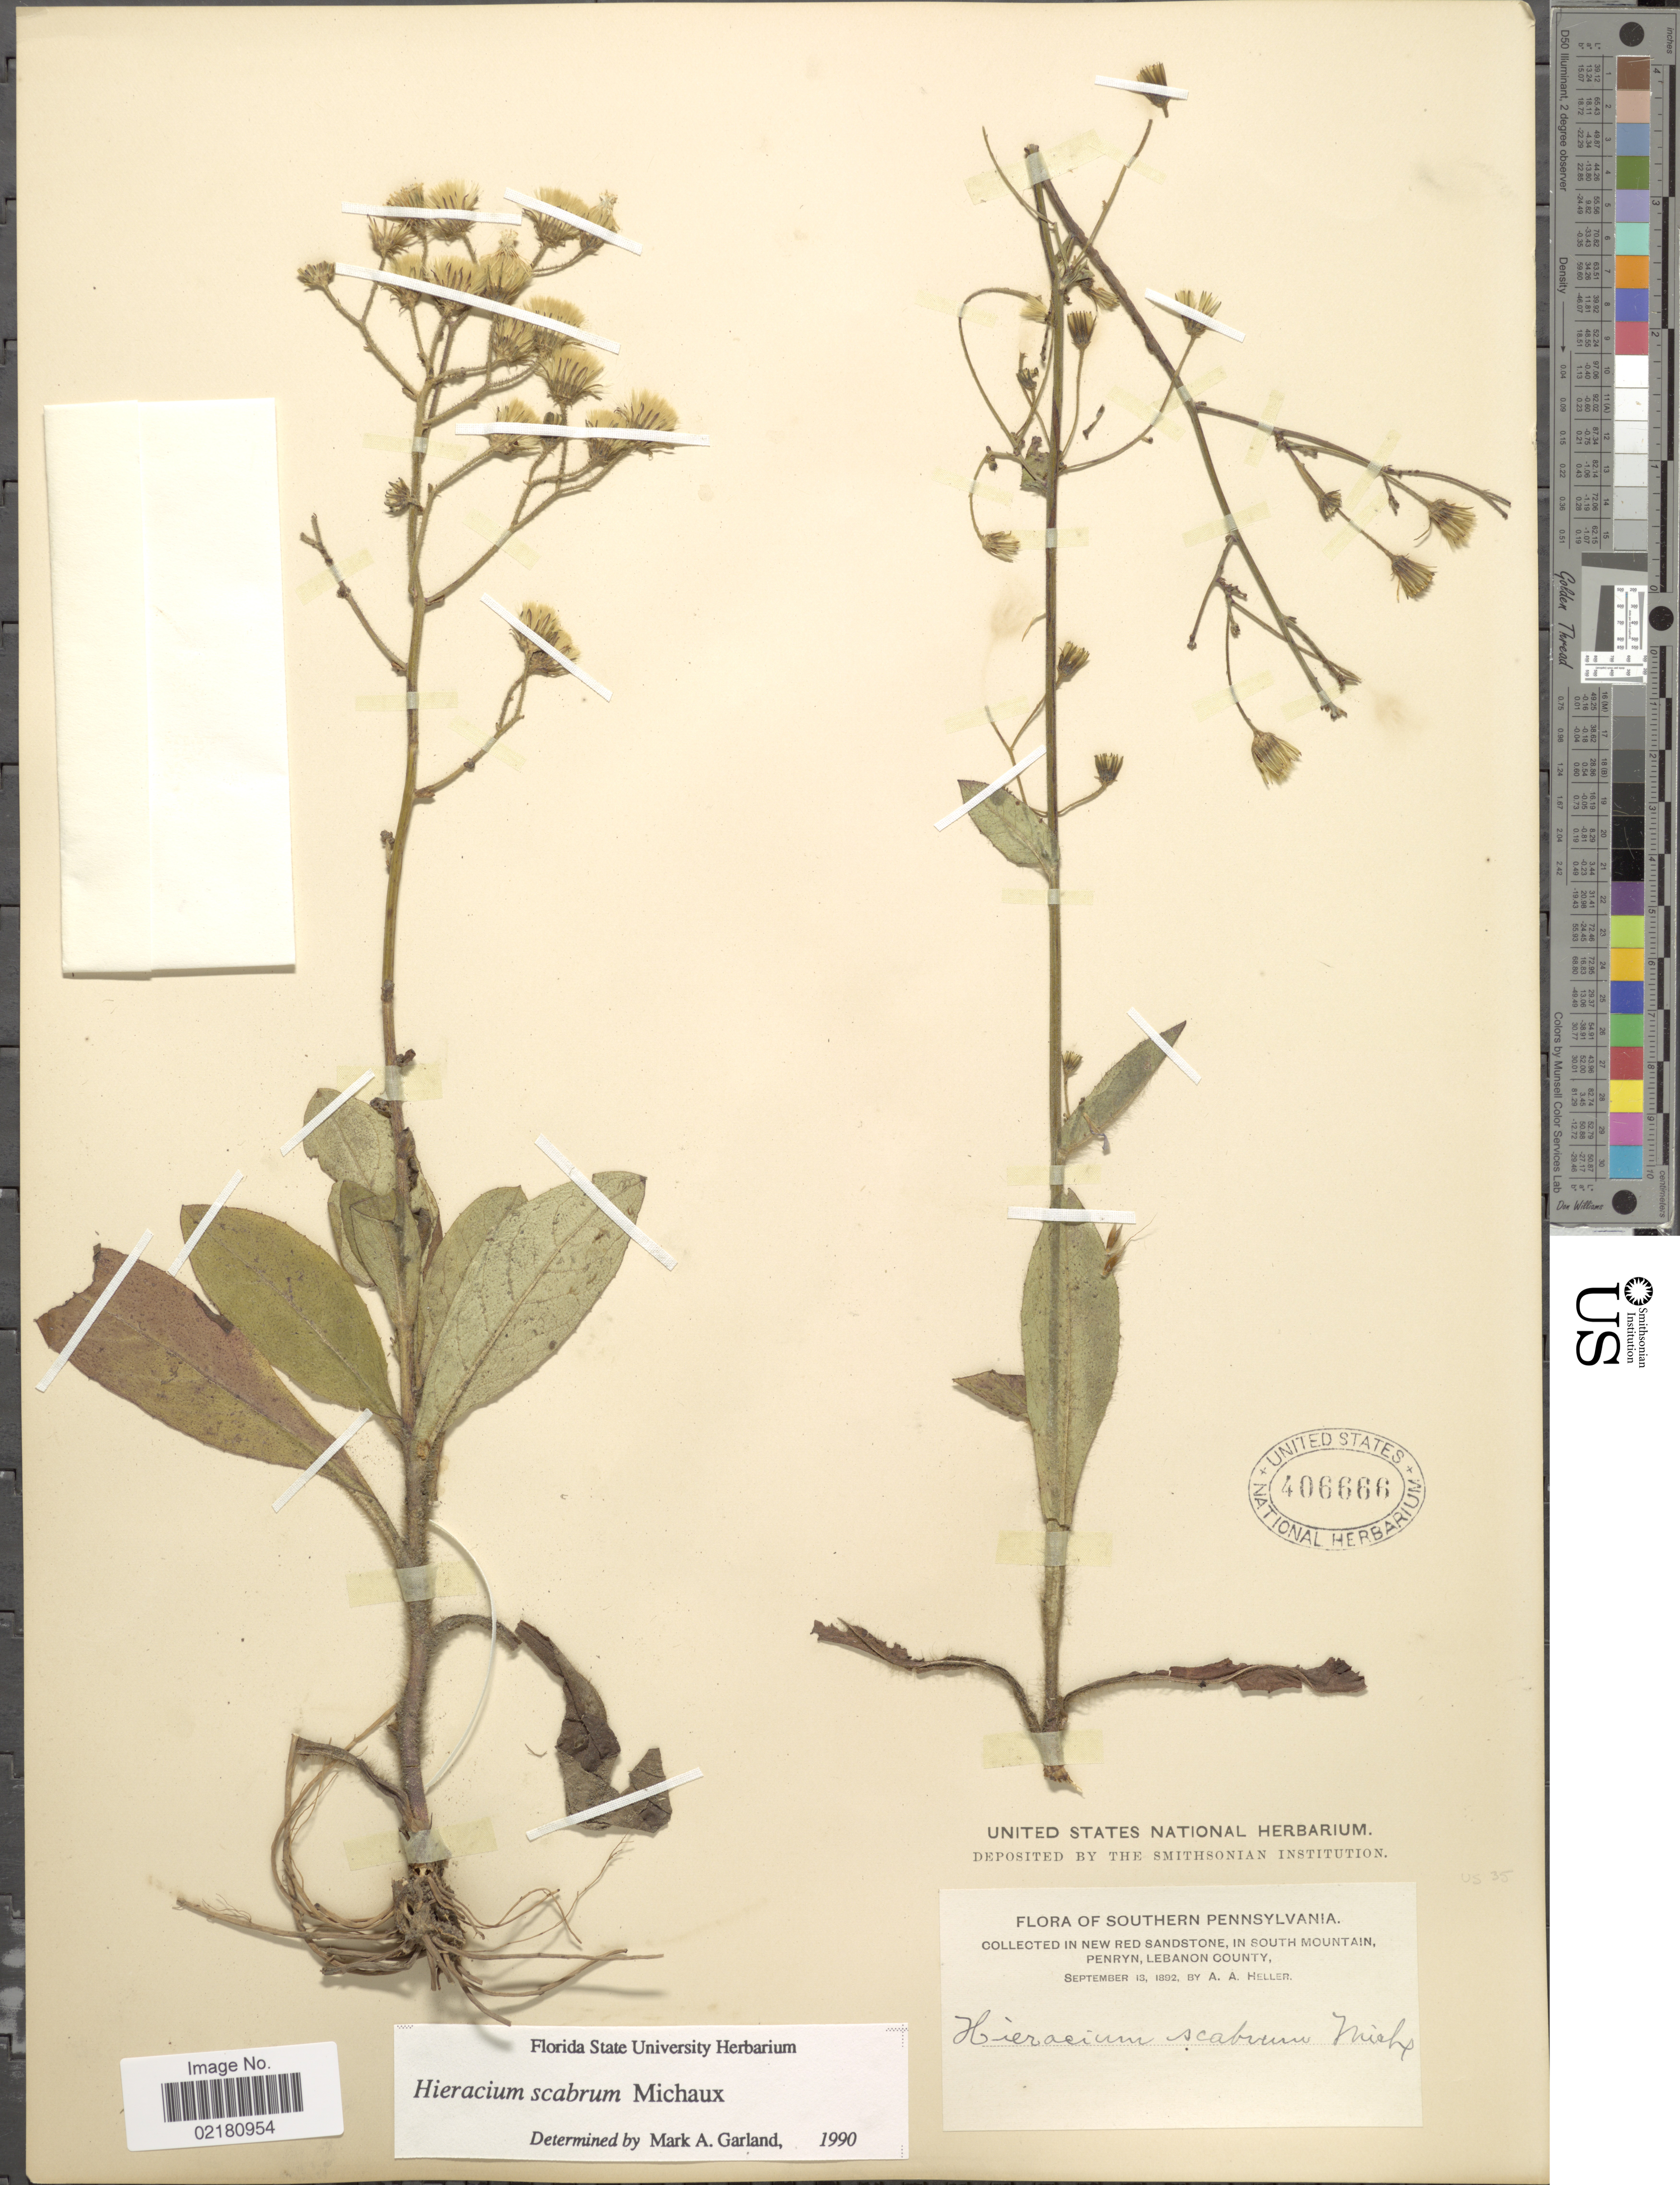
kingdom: Plantae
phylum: Tracheophyta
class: Magnoliopsida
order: Asterales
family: Asteraceae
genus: Pilosella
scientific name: Pilosella verruculata subsp. verruculata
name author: (Link) Soják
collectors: A. A. Heller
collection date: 1892-09-13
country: United States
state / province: Pennsylvania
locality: Southern Pennsylvania. New Red Sandstone, In South Mountain, Penryn, Lebanon County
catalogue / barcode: US 406666